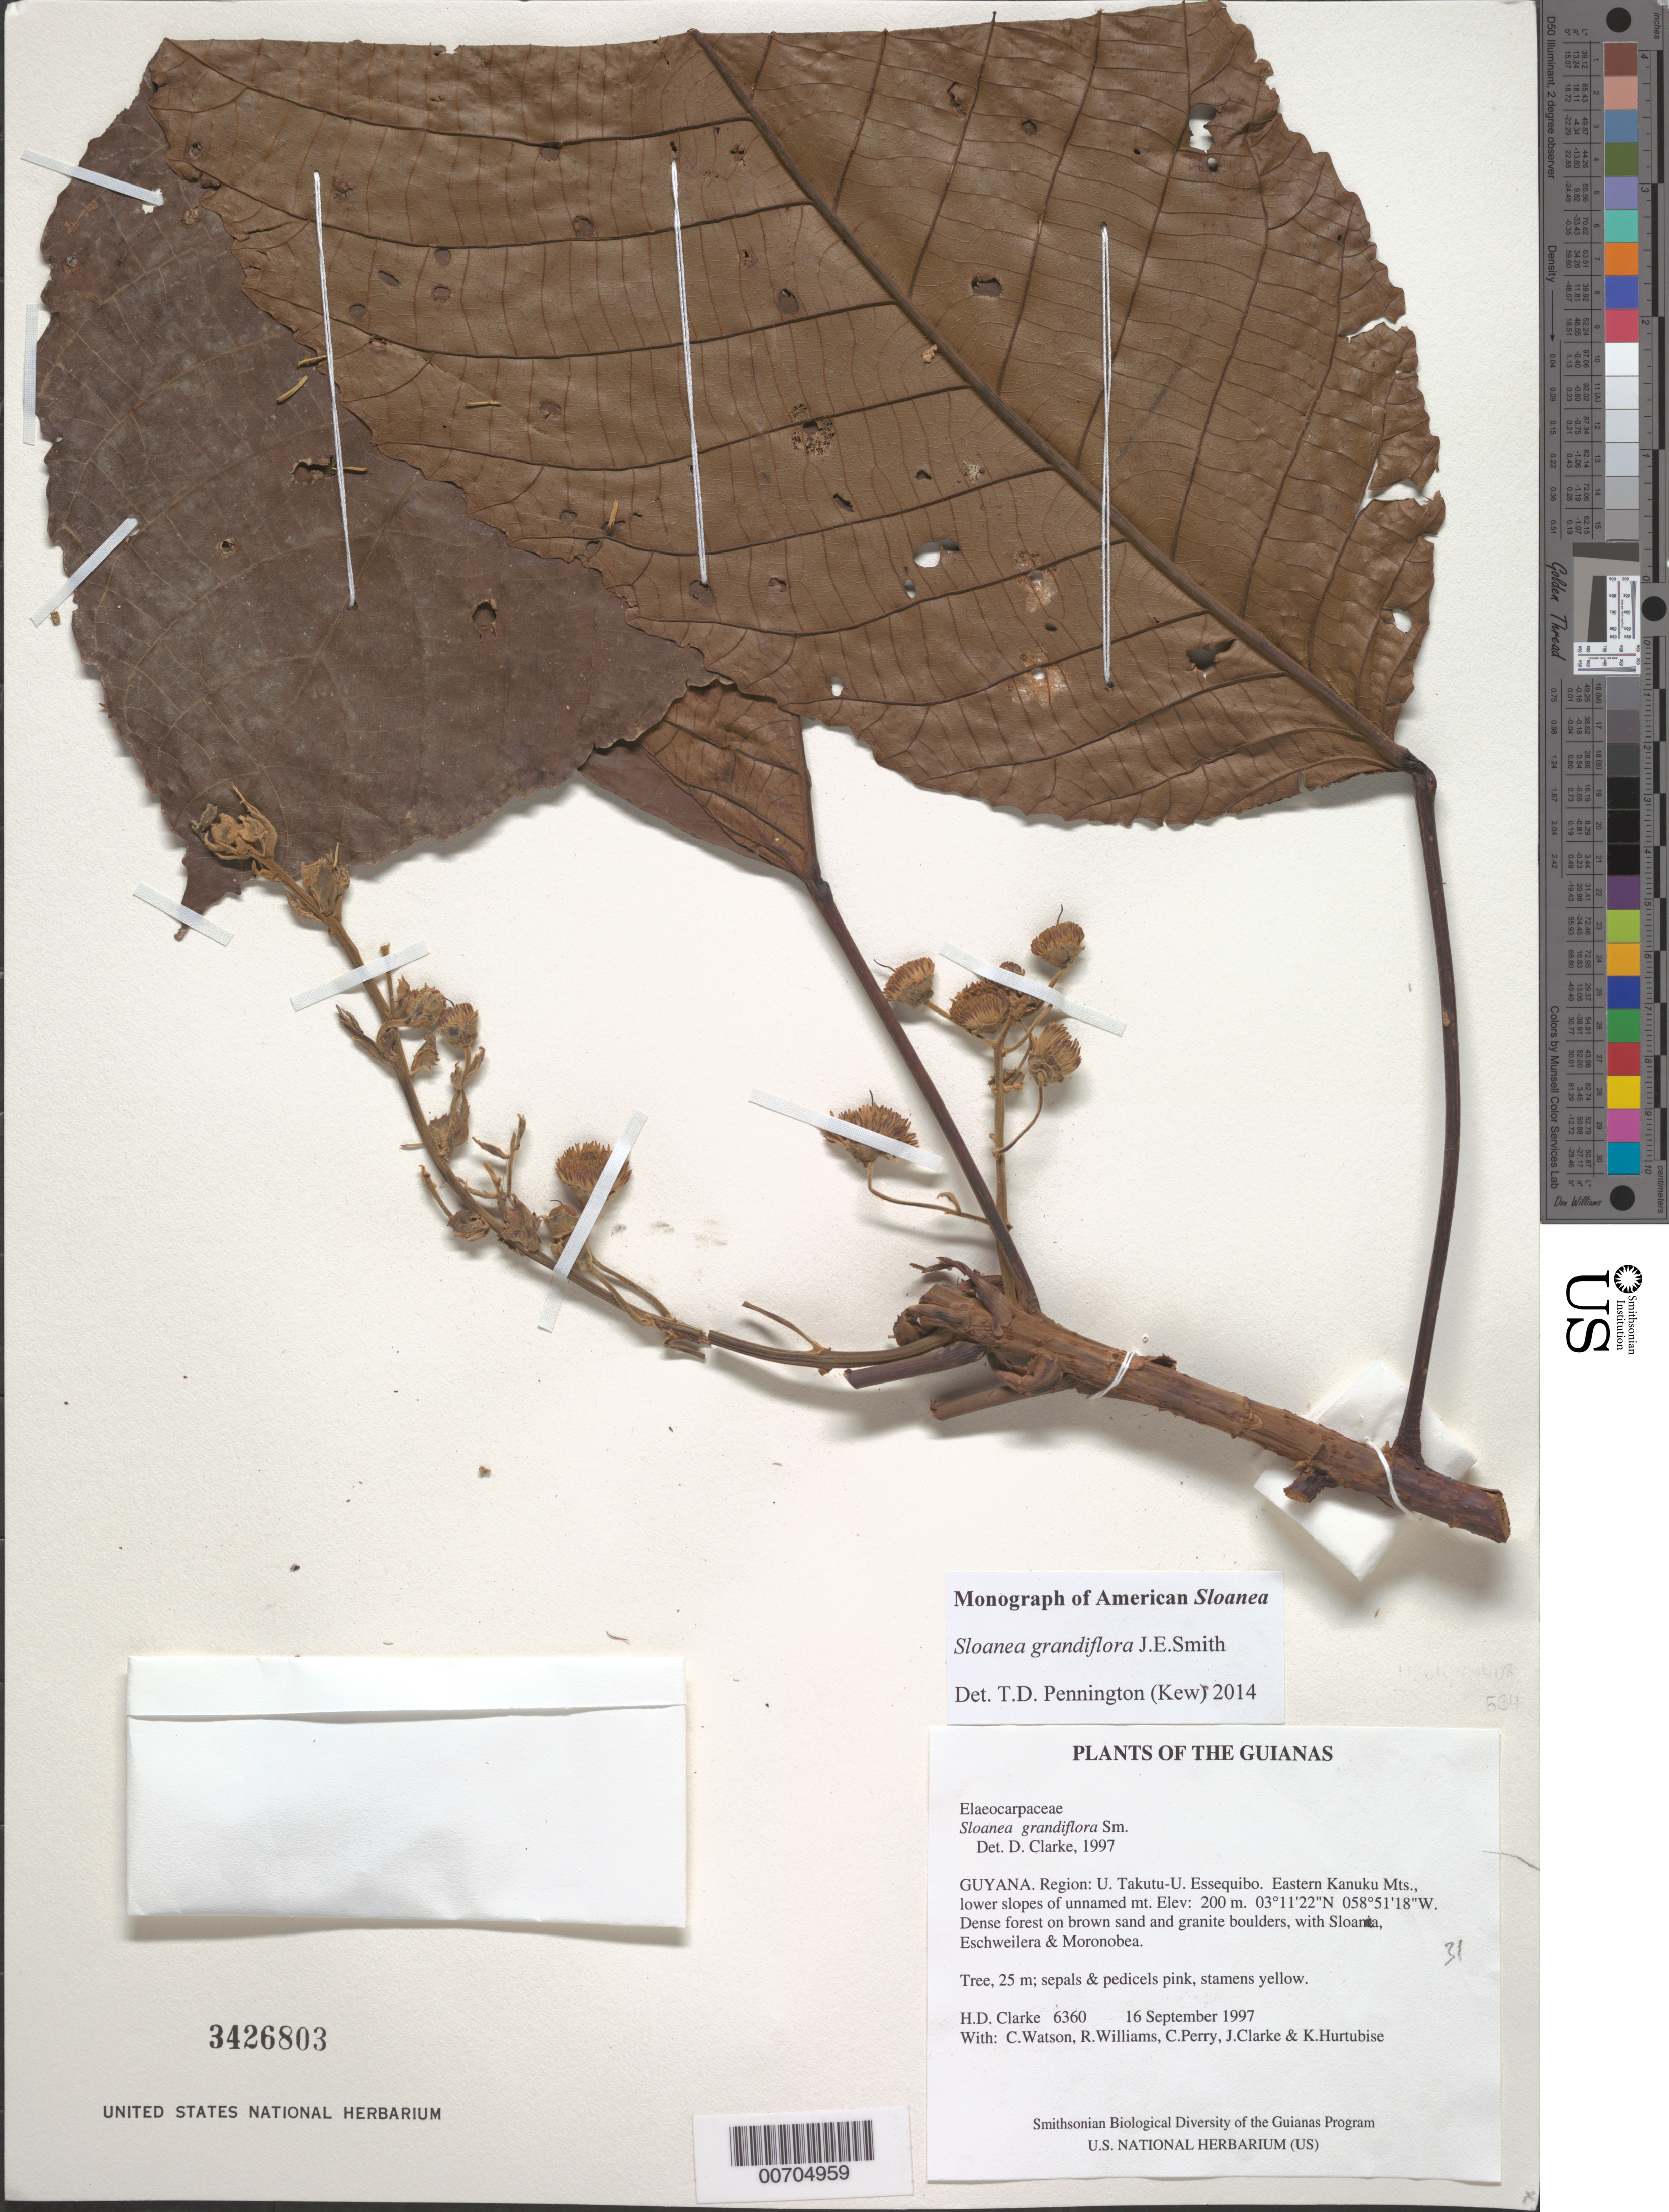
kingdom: Plantae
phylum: Tracheophyta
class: Magnoliopsida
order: Oxalidales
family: Elaeocarpaceae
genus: Sloanea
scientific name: Sloanea grandiflora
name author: Sm.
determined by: Pennington, T. D., (K)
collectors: H. D. Clarke, C. Watson, R. Williams, C. Perry, J. Clarke & K. Hurtubise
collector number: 6360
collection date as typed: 16 September 1997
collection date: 1997-09-16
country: Guyana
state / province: U. Takutu-U. Essequibo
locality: Eastern Kanuku Mts., lower slopes of unnamed mt.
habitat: Dense forest on brown sand and granite boulders, with Sloanea, Eschweilera & Moronobea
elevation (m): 200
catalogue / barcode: US 3426803